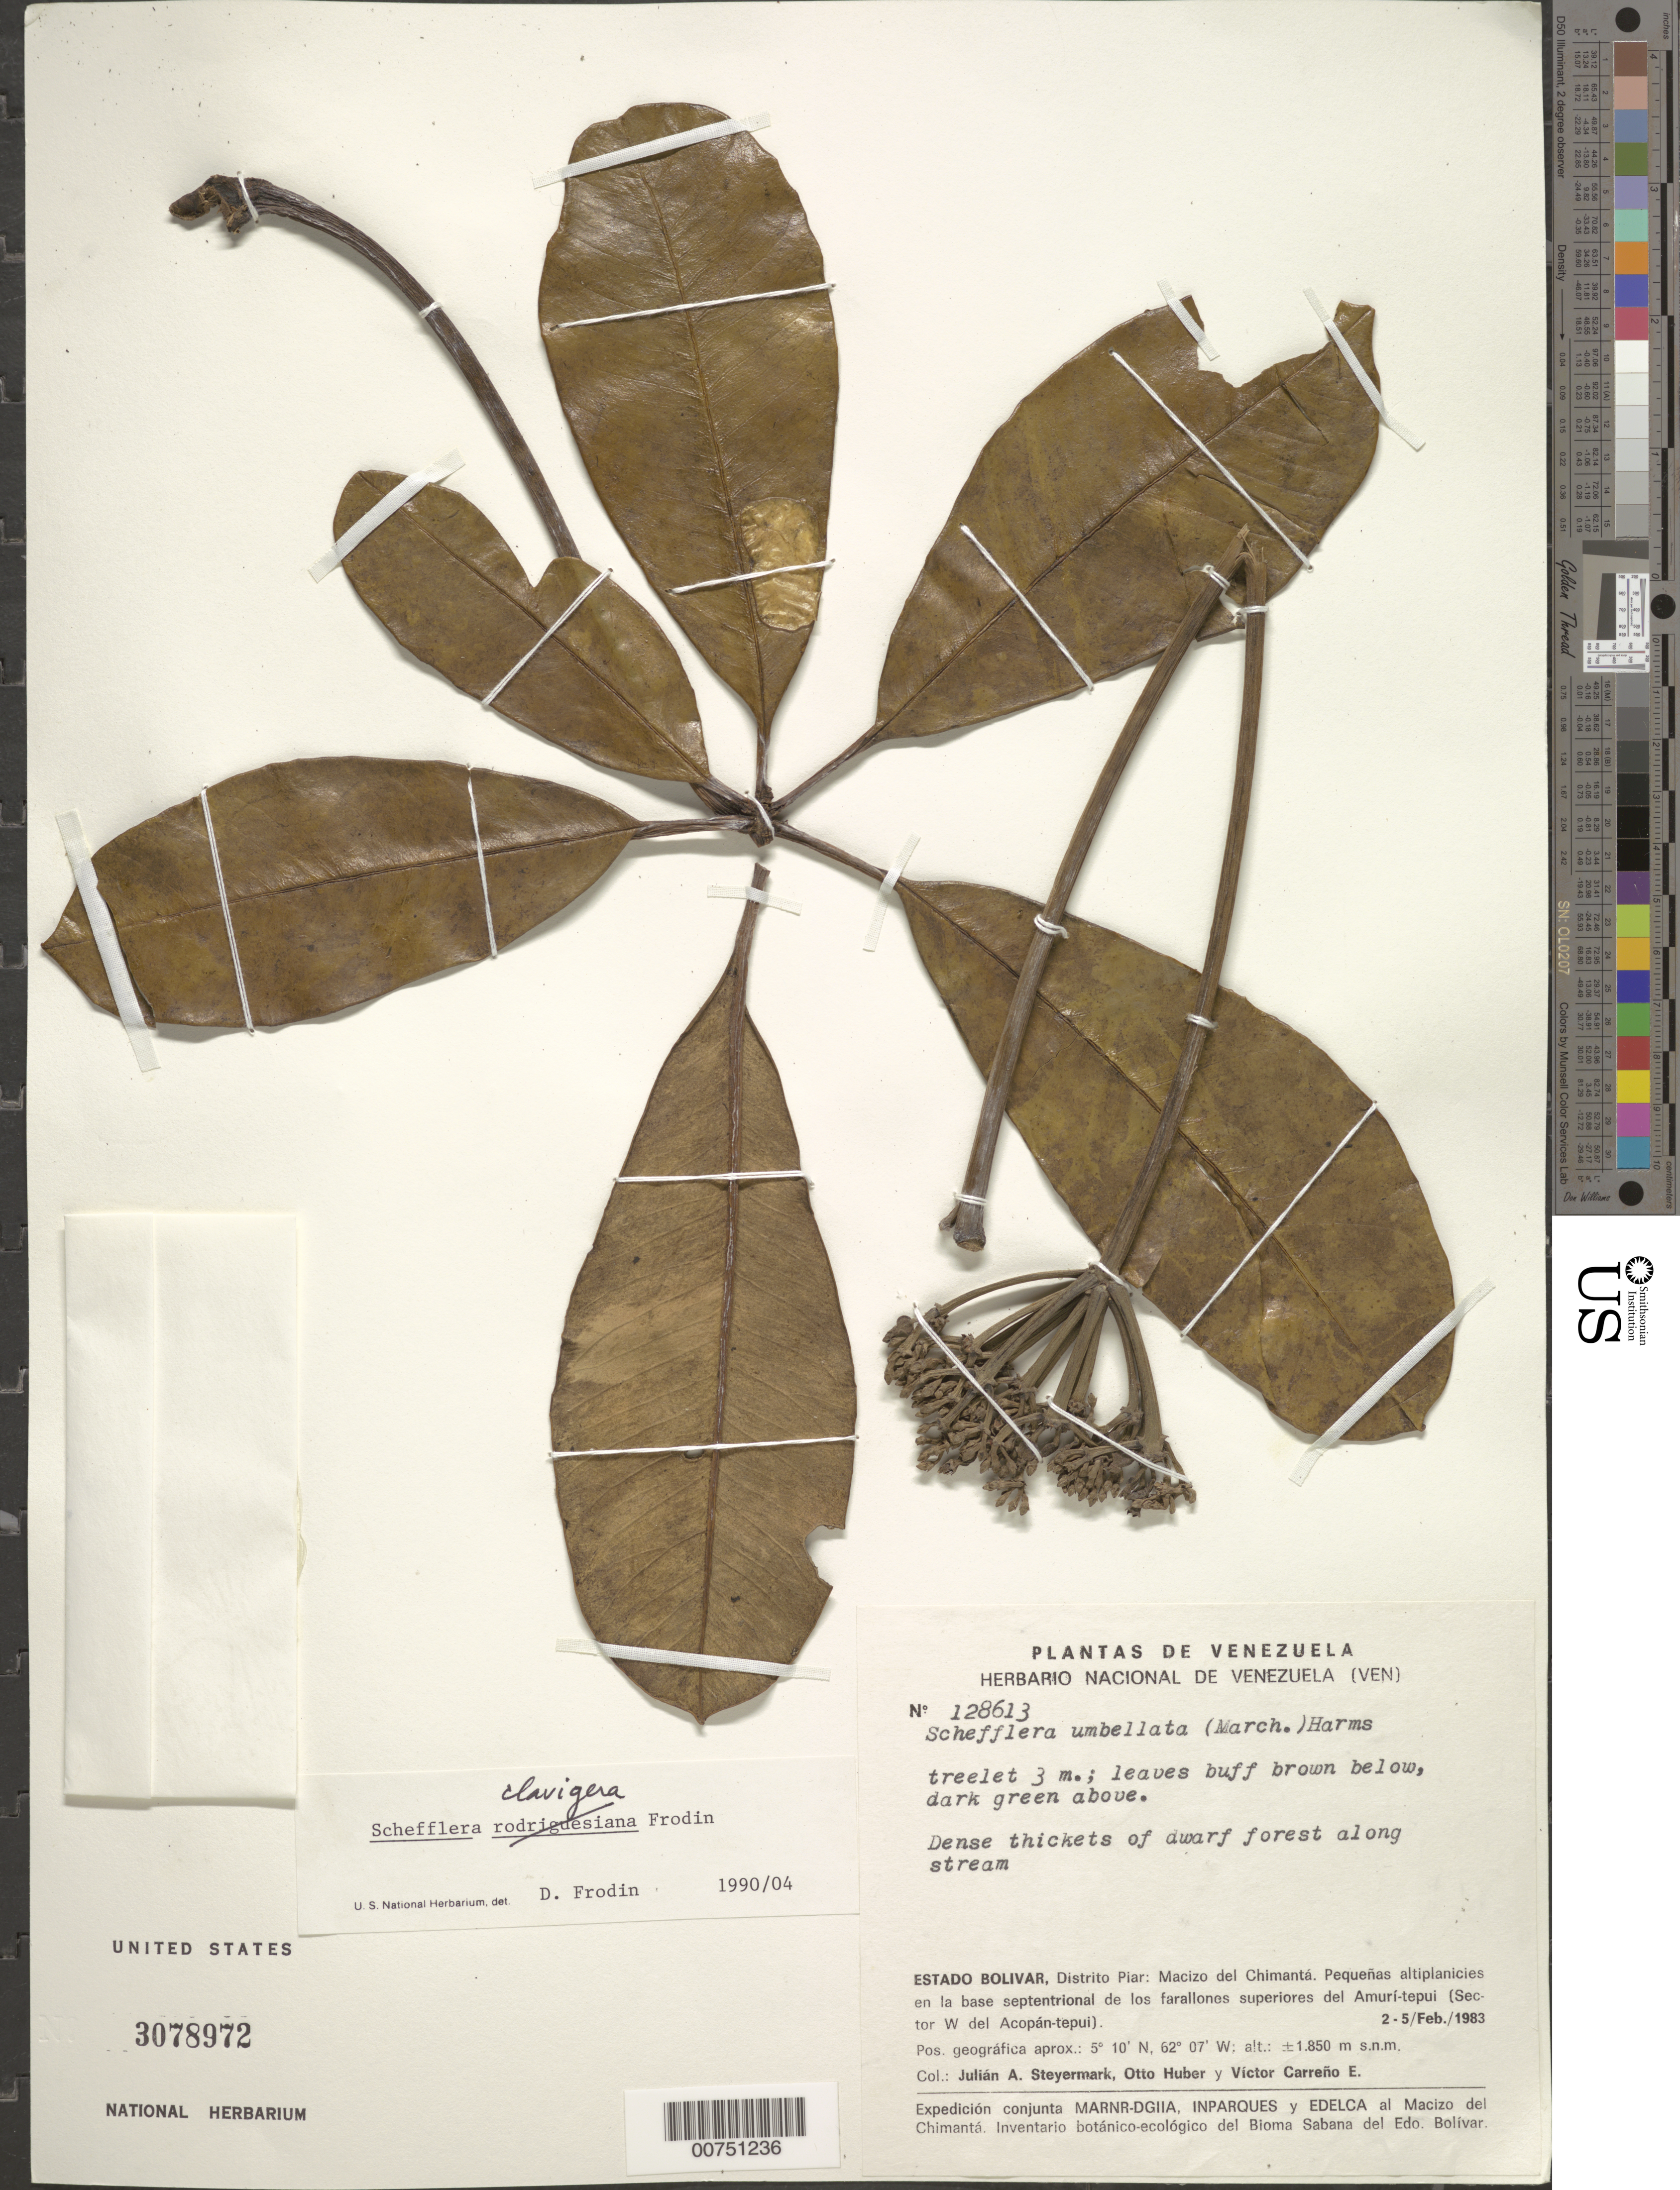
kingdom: Plantae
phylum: Tracheophyta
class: Magnoliopsida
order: Apiales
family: Araliaceae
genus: Schefflera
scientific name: Schefflera clavigera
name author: Frodin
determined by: Frodin, D. G.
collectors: J. Steyermark, O. Huber & V. Carreño E.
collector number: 128613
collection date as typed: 2-Feb-83 to 5-Feb-83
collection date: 1983-02-02/1983-02-05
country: Venezuela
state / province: Bolívar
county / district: Piar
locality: Macizo del Chimantá, Amurí-tepuí (Sector W del Acopán-tepuí)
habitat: Pequeñas altiplanicies en la base septentríonal de los farallones superíores, dense thickets of dwarf forest along stream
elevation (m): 1850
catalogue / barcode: US 3078972